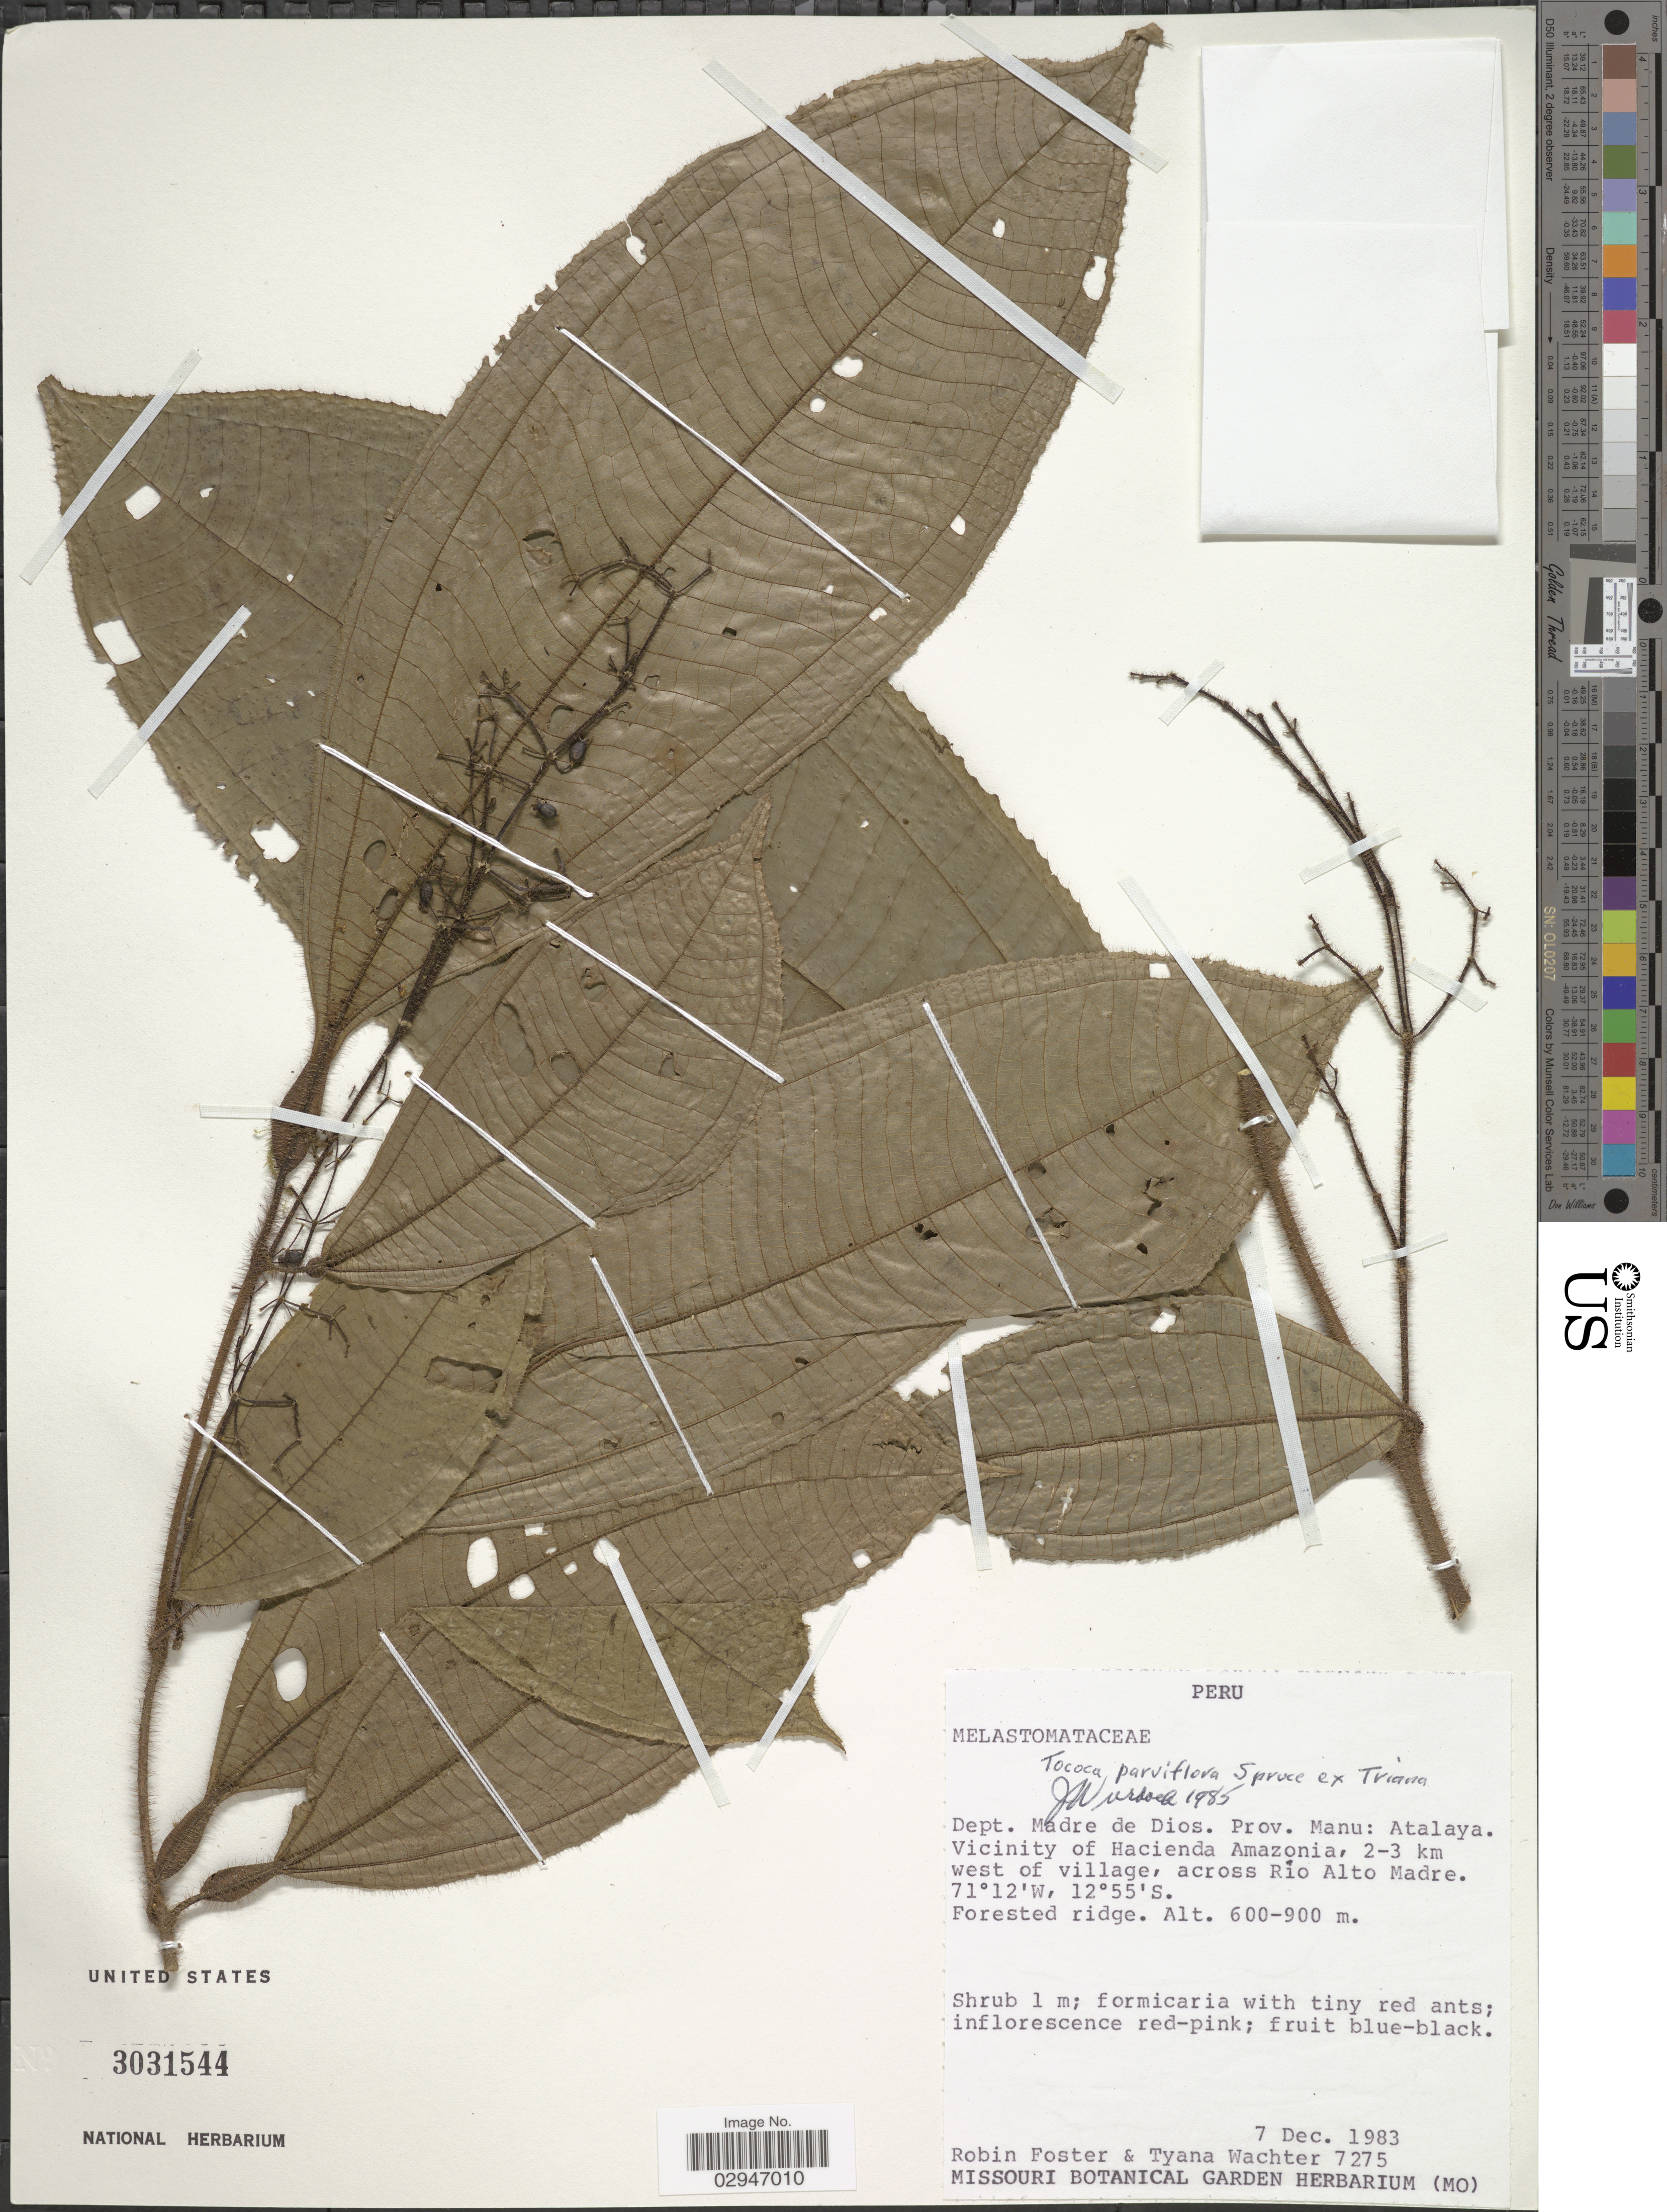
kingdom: Plantae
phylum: Tracheophyta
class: Magnoliopsida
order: Myrtales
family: Melastomataceae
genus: Tococa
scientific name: Tococa parviflora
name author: Spruce ex Triana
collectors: R. B. Foster & T. Wachter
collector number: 7275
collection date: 1983-12-07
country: Peru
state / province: Madre de Dios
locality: Dept. Madre de Dios. Prov. Manu: Atalaya. Vicinity of Hacienda Amazonia, 2-3 km west of village, across Río Alto madre.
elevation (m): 600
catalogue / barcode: US 3031544